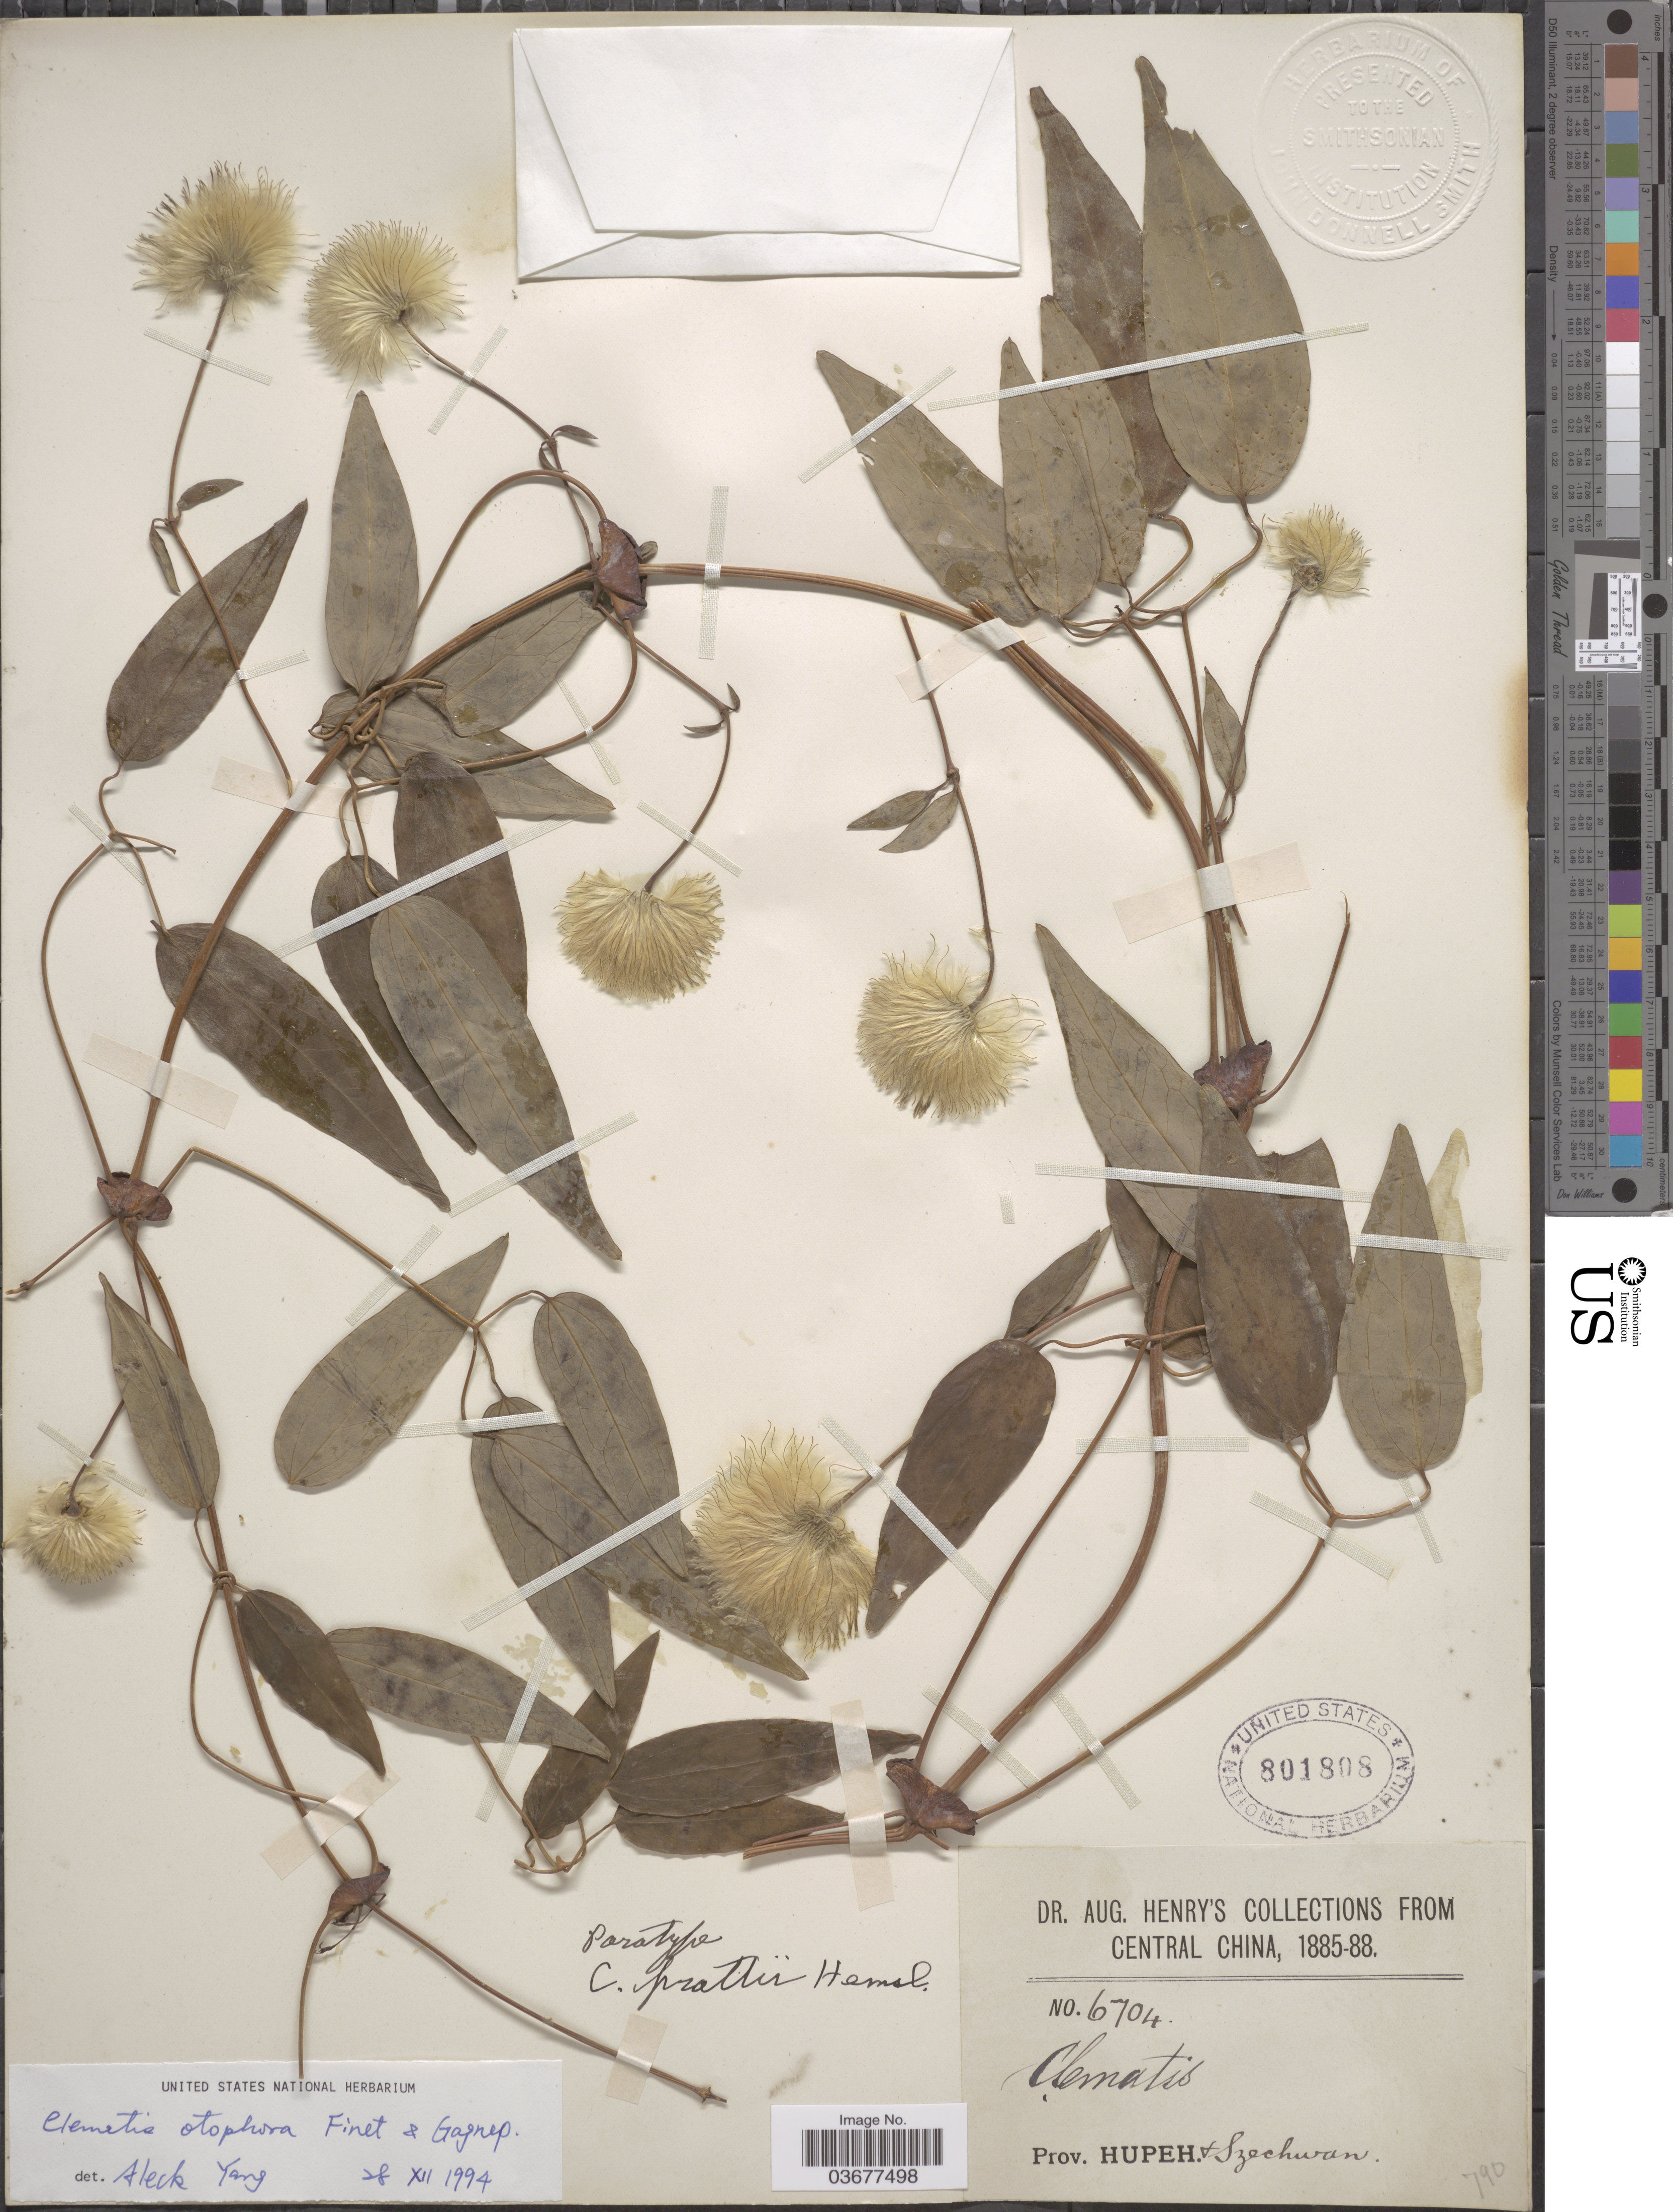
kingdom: Plantae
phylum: Tracheophyta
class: Magnoliopsida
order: Ranunculales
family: Ranunculaceae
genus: Clematis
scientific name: Clematis otophora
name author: Franch. ex Finet & Gagnep.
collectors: A. Henry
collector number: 6704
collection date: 1885/1888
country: China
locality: Central China. Prov. Hupeh + Szechwan.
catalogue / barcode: US 801808